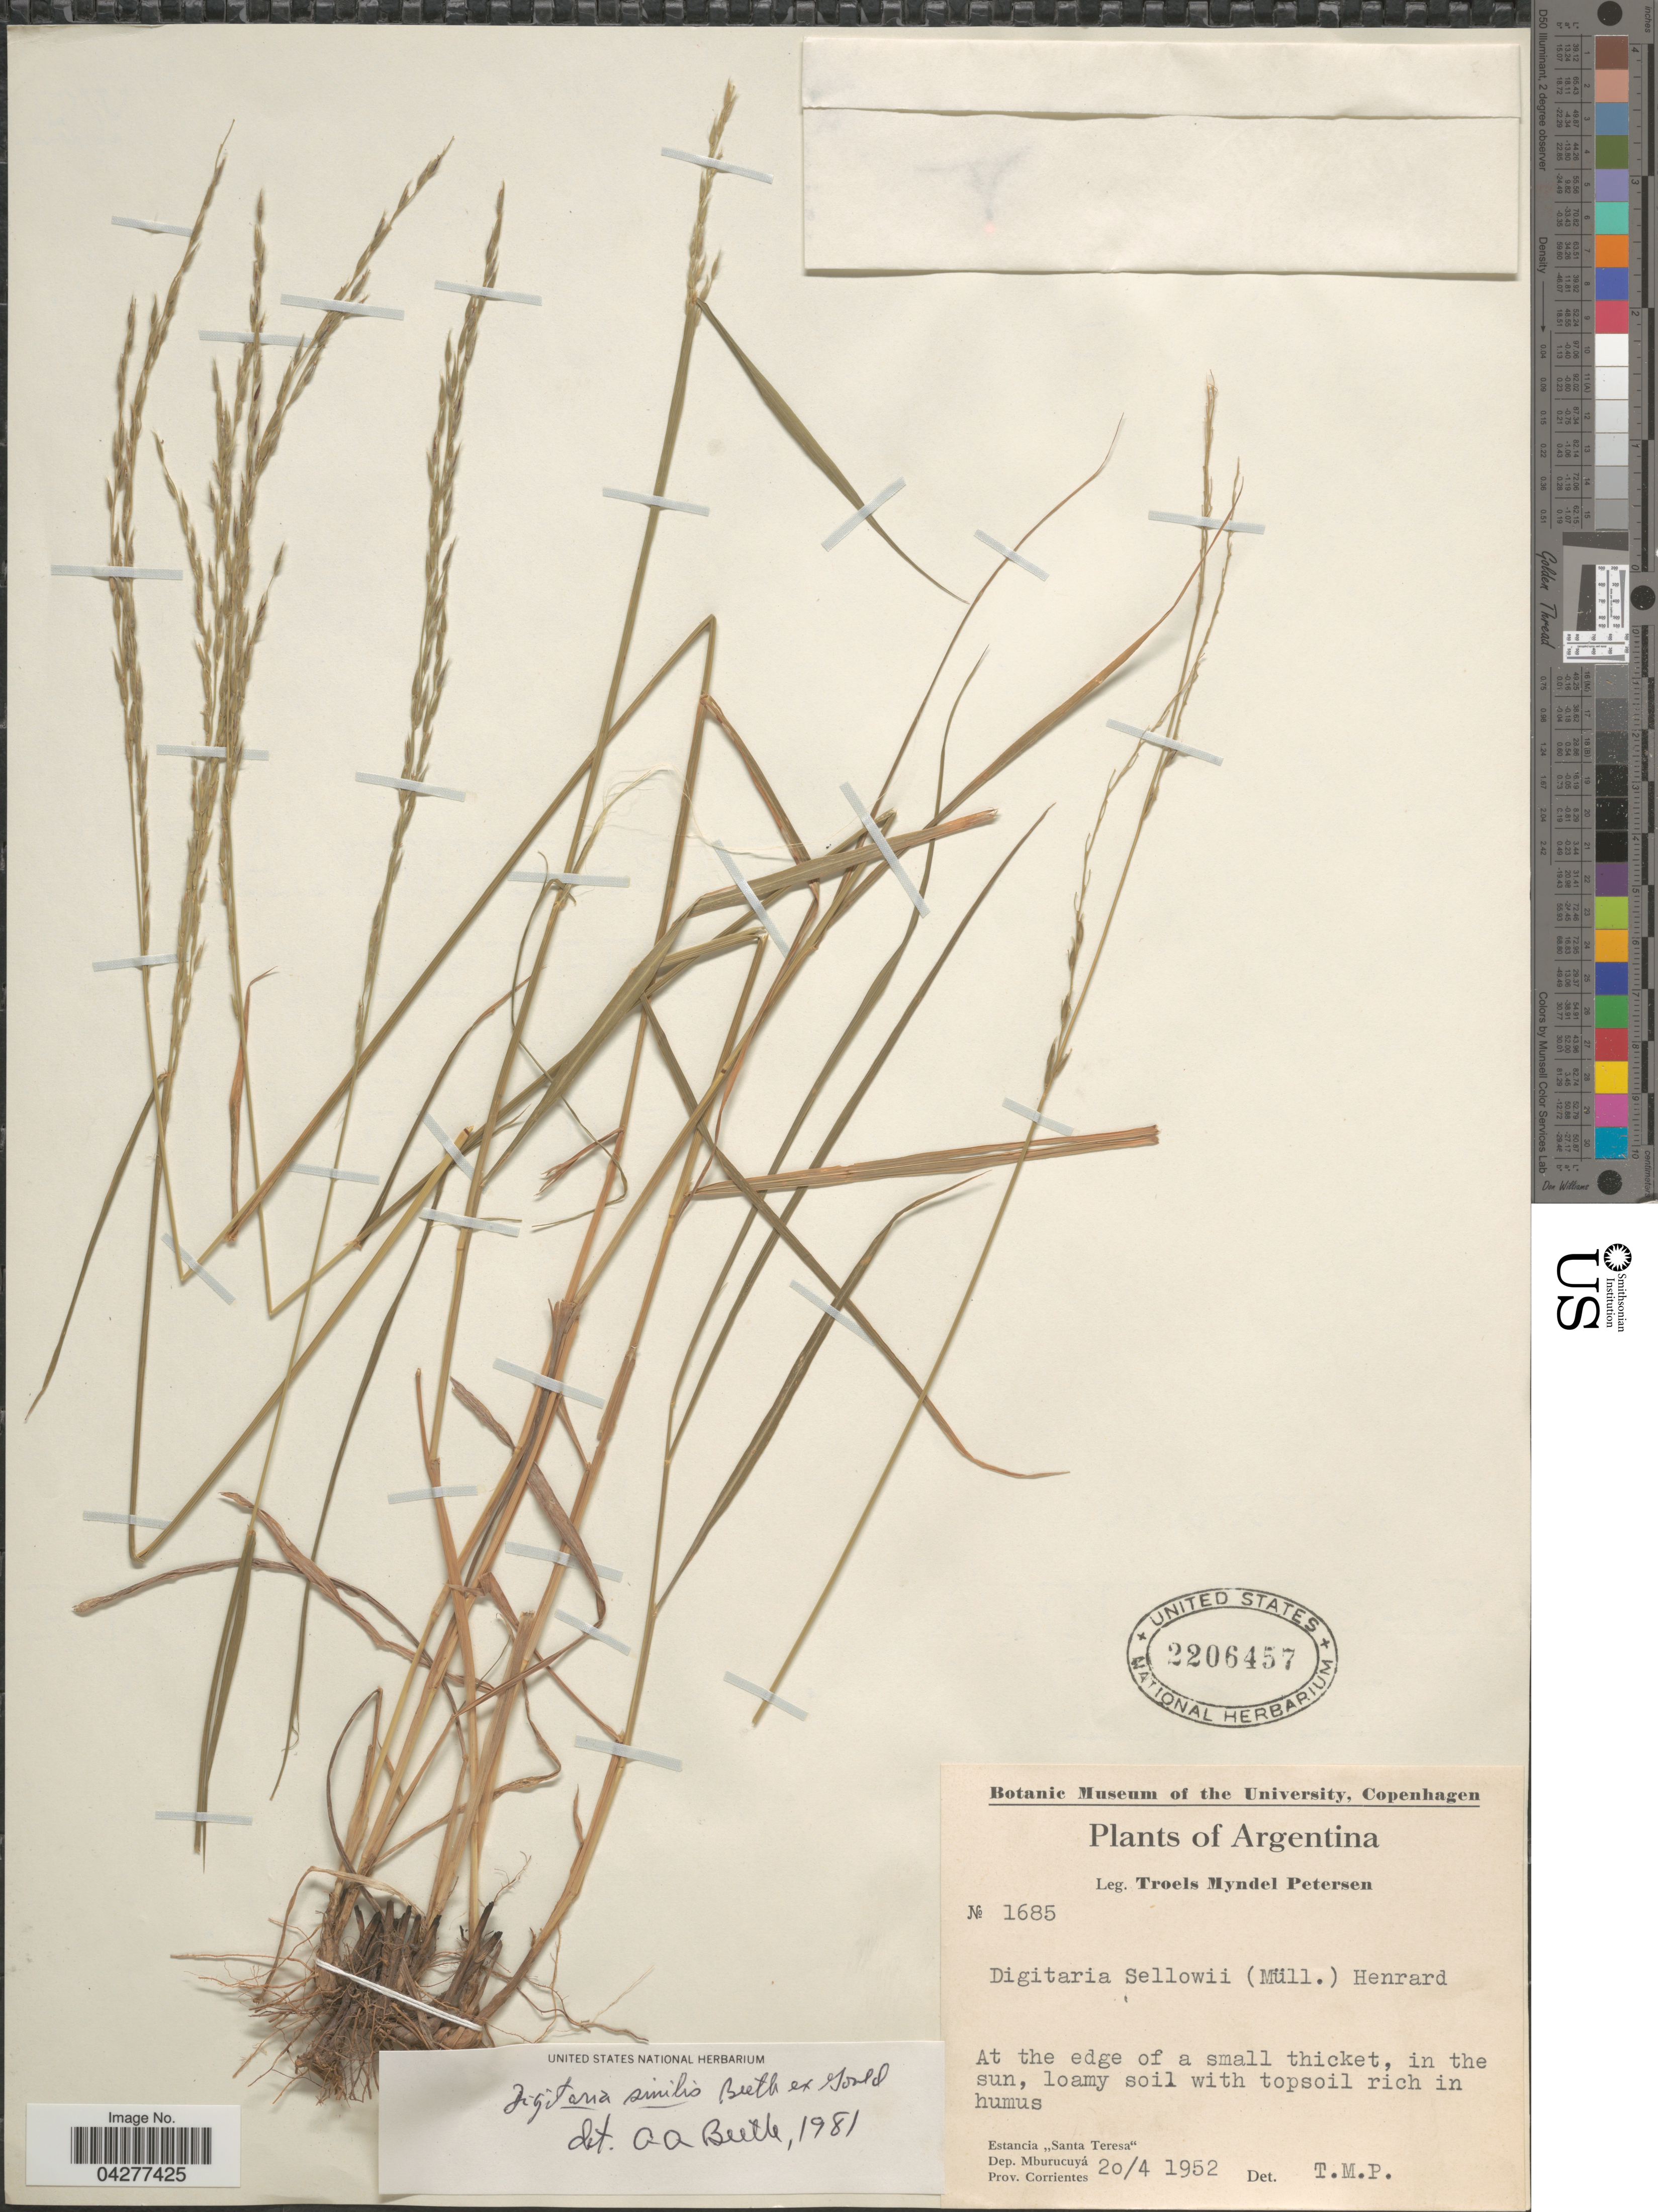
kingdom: Plantae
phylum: Tracheophyta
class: Liliopsida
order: Poales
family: Poaceae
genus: Digitaria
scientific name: Digitaria similis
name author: Beetle ex Gould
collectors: T. M. Petersen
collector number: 1685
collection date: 1952-04-20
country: Argentina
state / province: Corrientes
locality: At the edge of a small thicket. Estancia "Santa Teresa". Dep. Mburucuyá.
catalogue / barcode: US 2206457